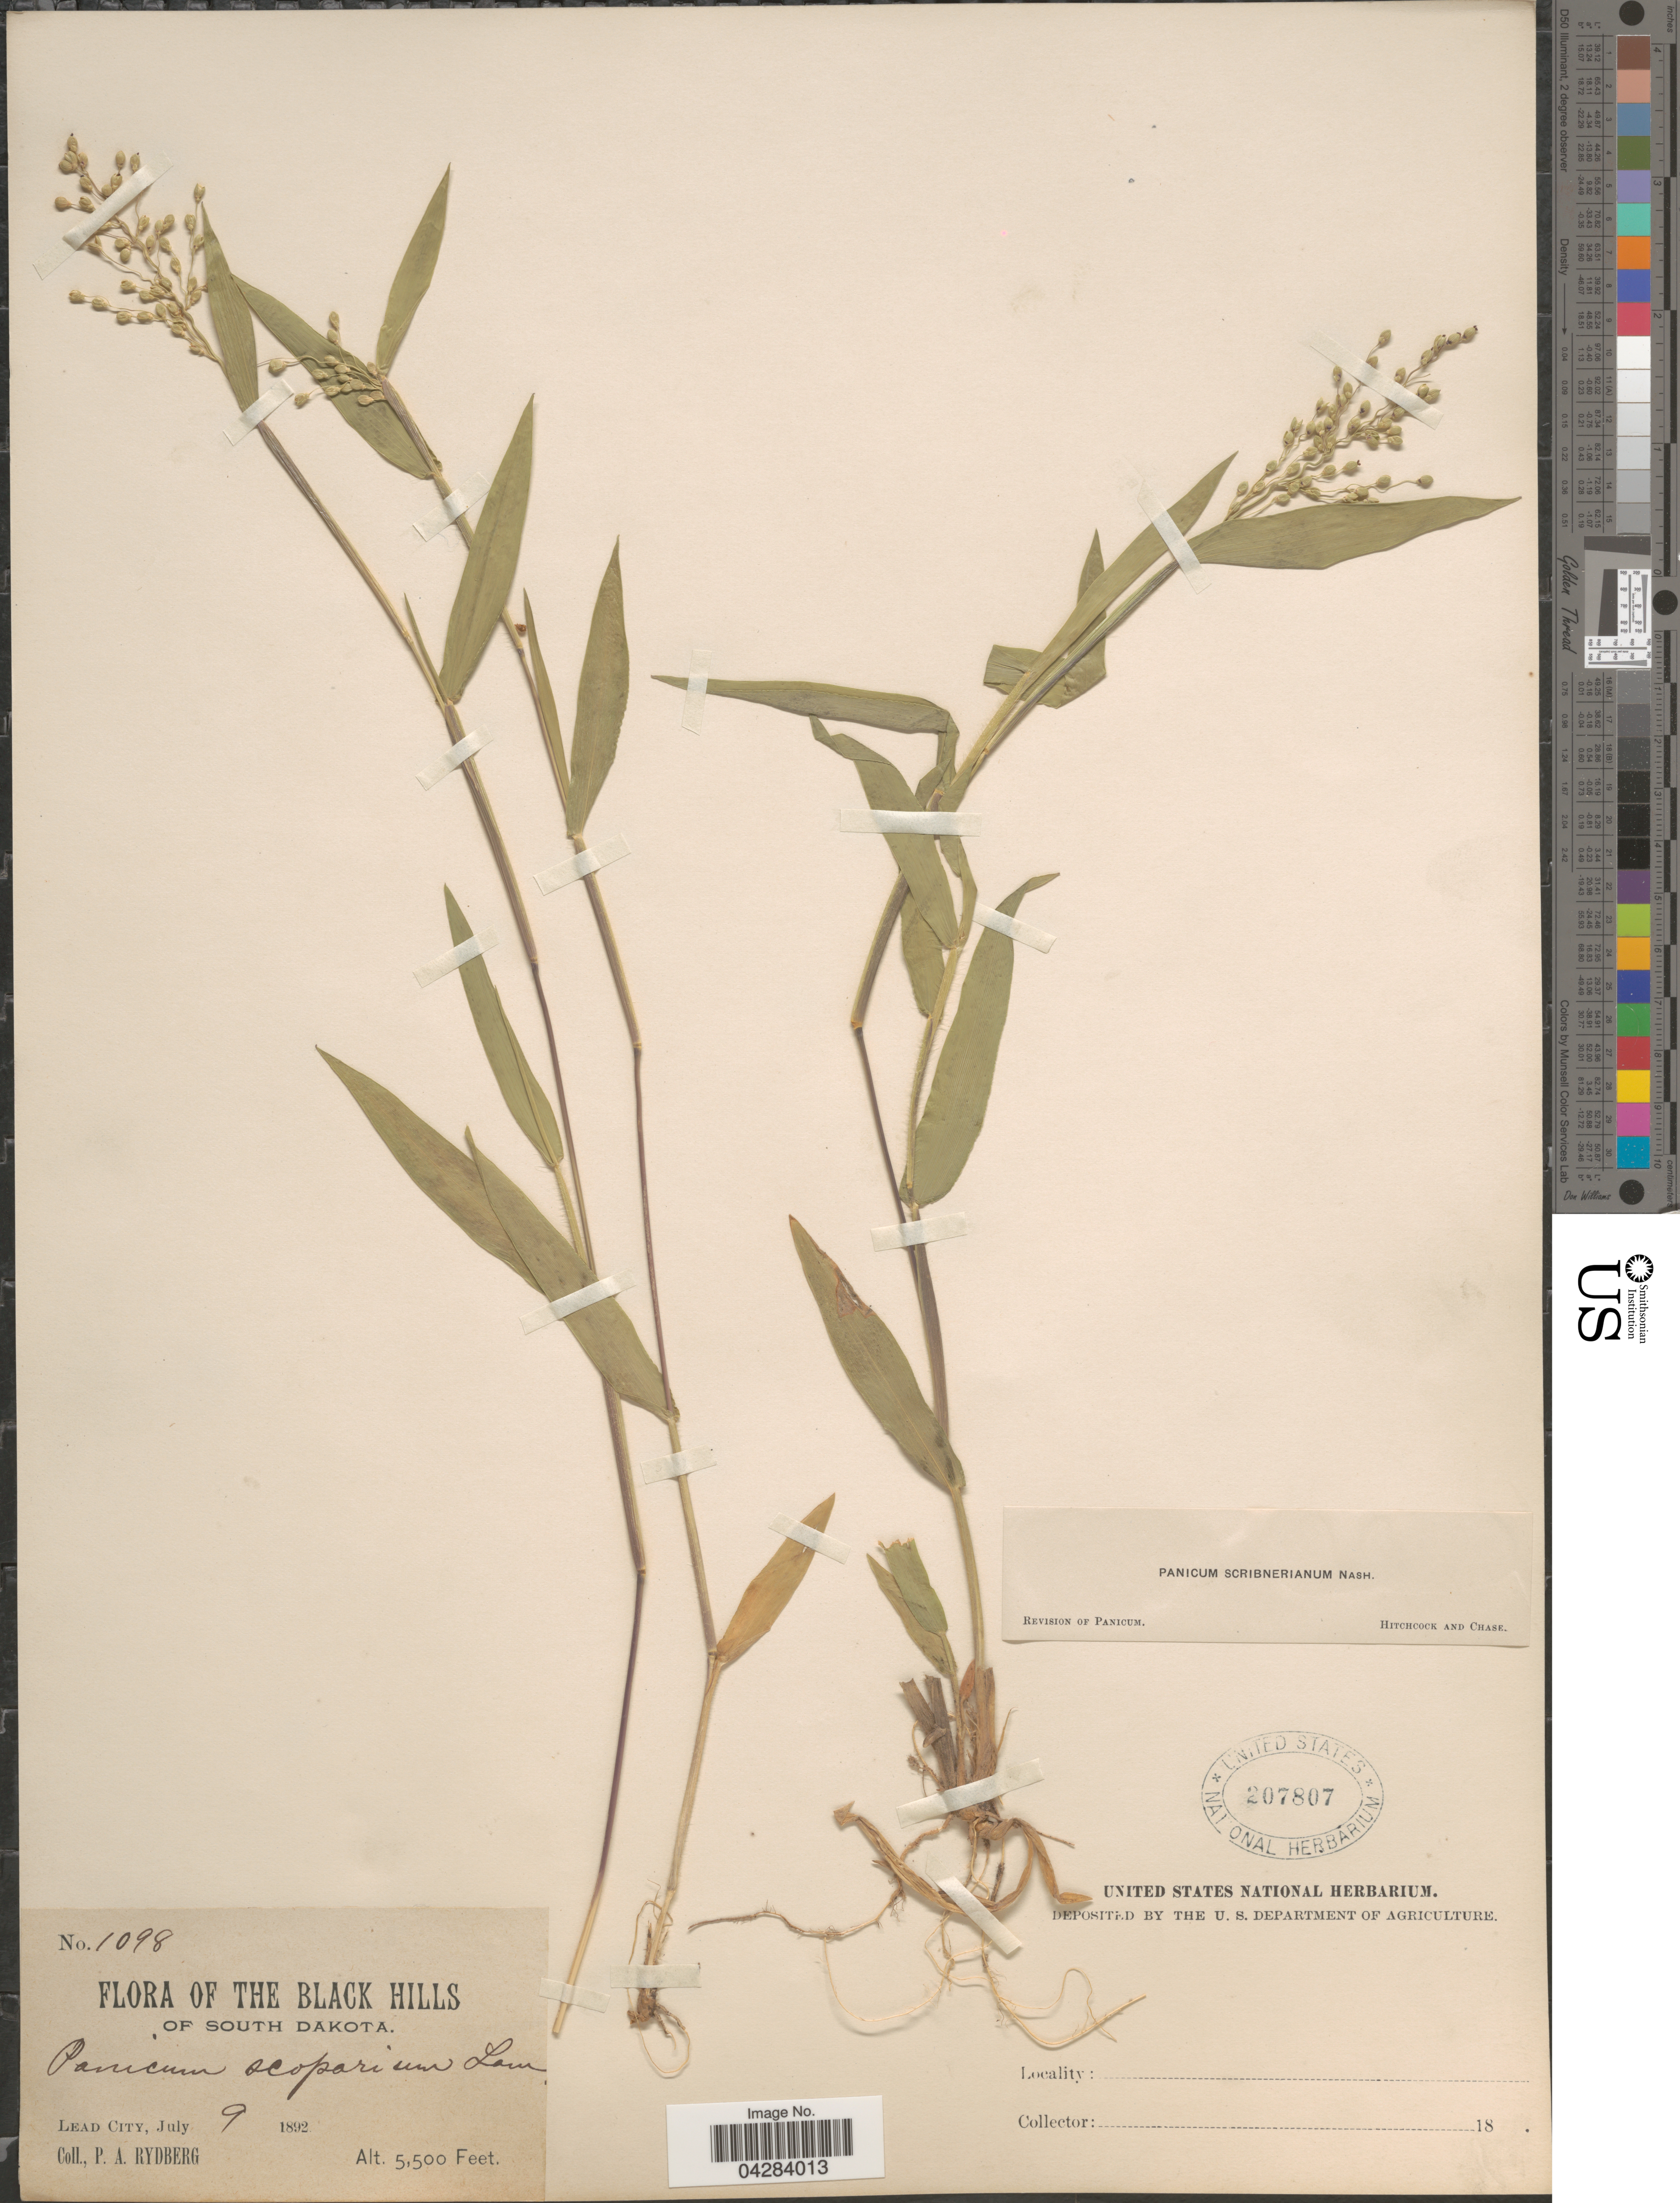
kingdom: Plantae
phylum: Tracheophyta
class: Liliopsida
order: Poales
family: Poaceae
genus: Dichanthelium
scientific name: Dichanthelium oligosanthes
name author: (Schult.) Gould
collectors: P. A. Rydberg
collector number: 1098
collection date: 1892-07-09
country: United States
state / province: South Dakota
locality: The Black Hills of South Dakota. Lead City.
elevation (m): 1676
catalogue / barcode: US 207807